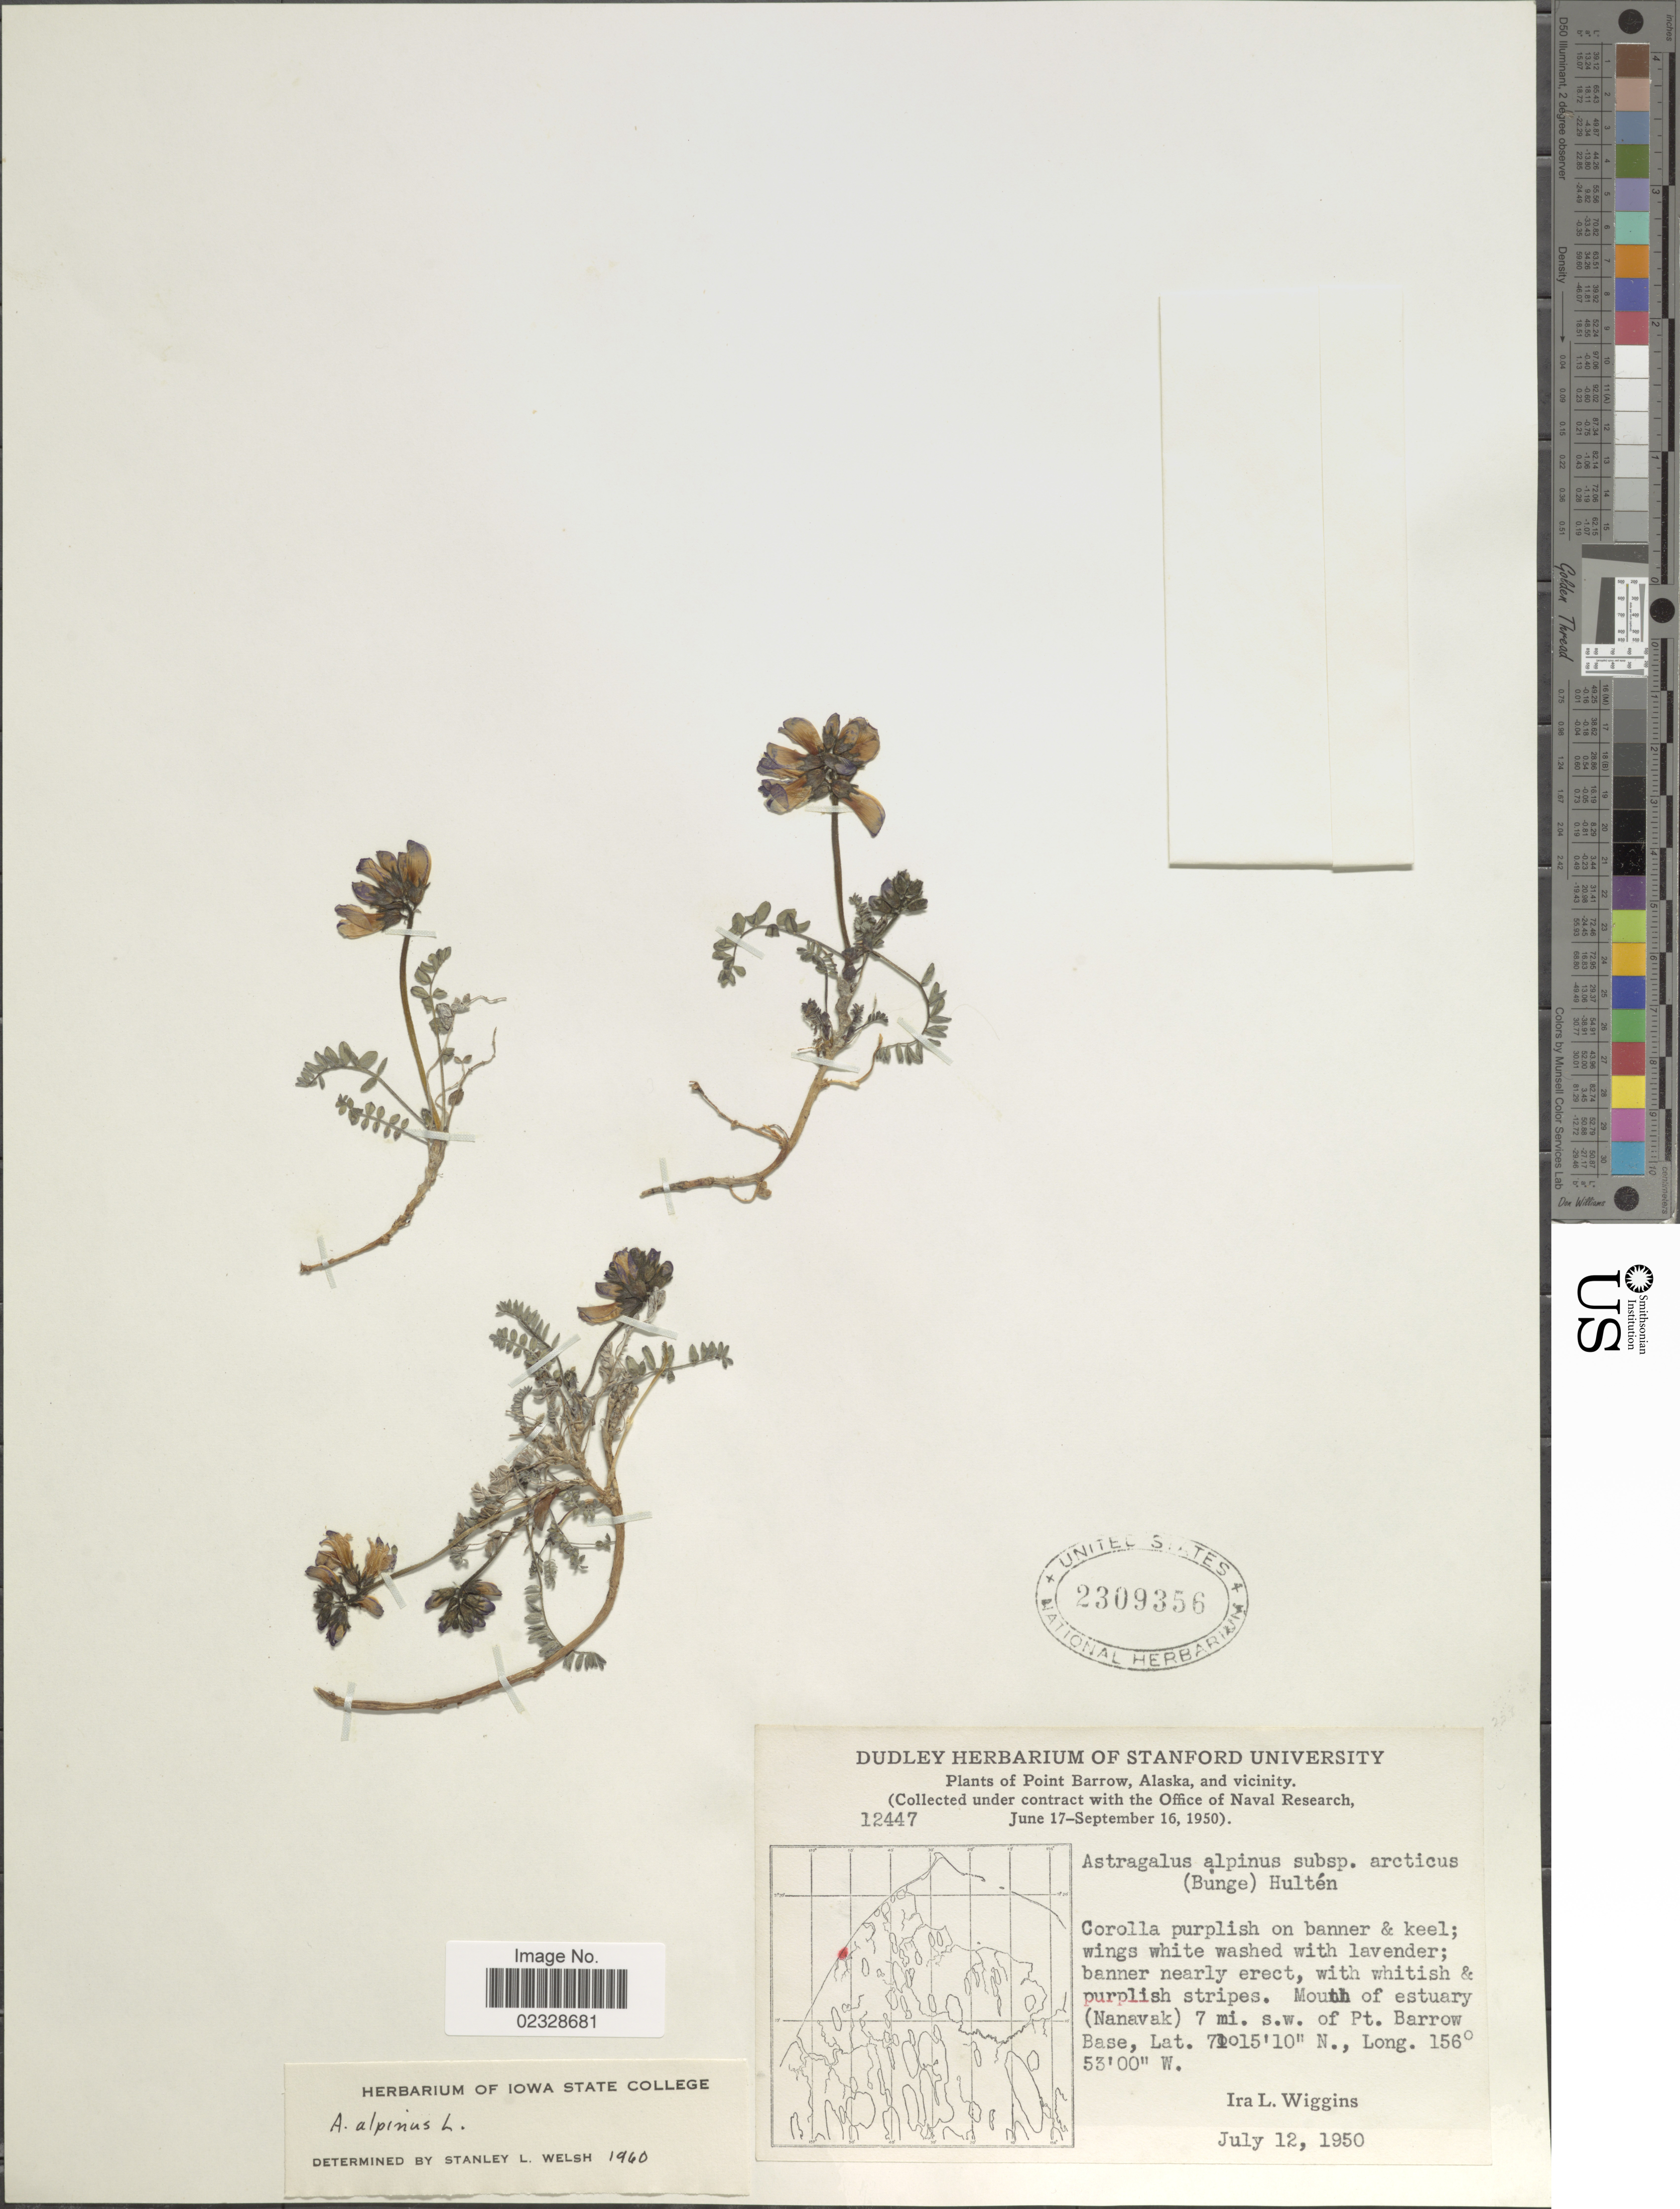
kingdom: Plantae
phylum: Tracheophyta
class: Magnoliopsida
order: Fabales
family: Fabaceae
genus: Astragalus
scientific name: Astragalus alpinus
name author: L.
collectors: I. L. Wiggins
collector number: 12447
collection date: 1950-07-12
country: United States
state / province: Alaska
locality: Point Barrow, Alaska and Vicinity, Mouth of estuary (Nanavak) 7 mi s.w. of Pt. Barrow Base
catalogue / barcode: US 2309356